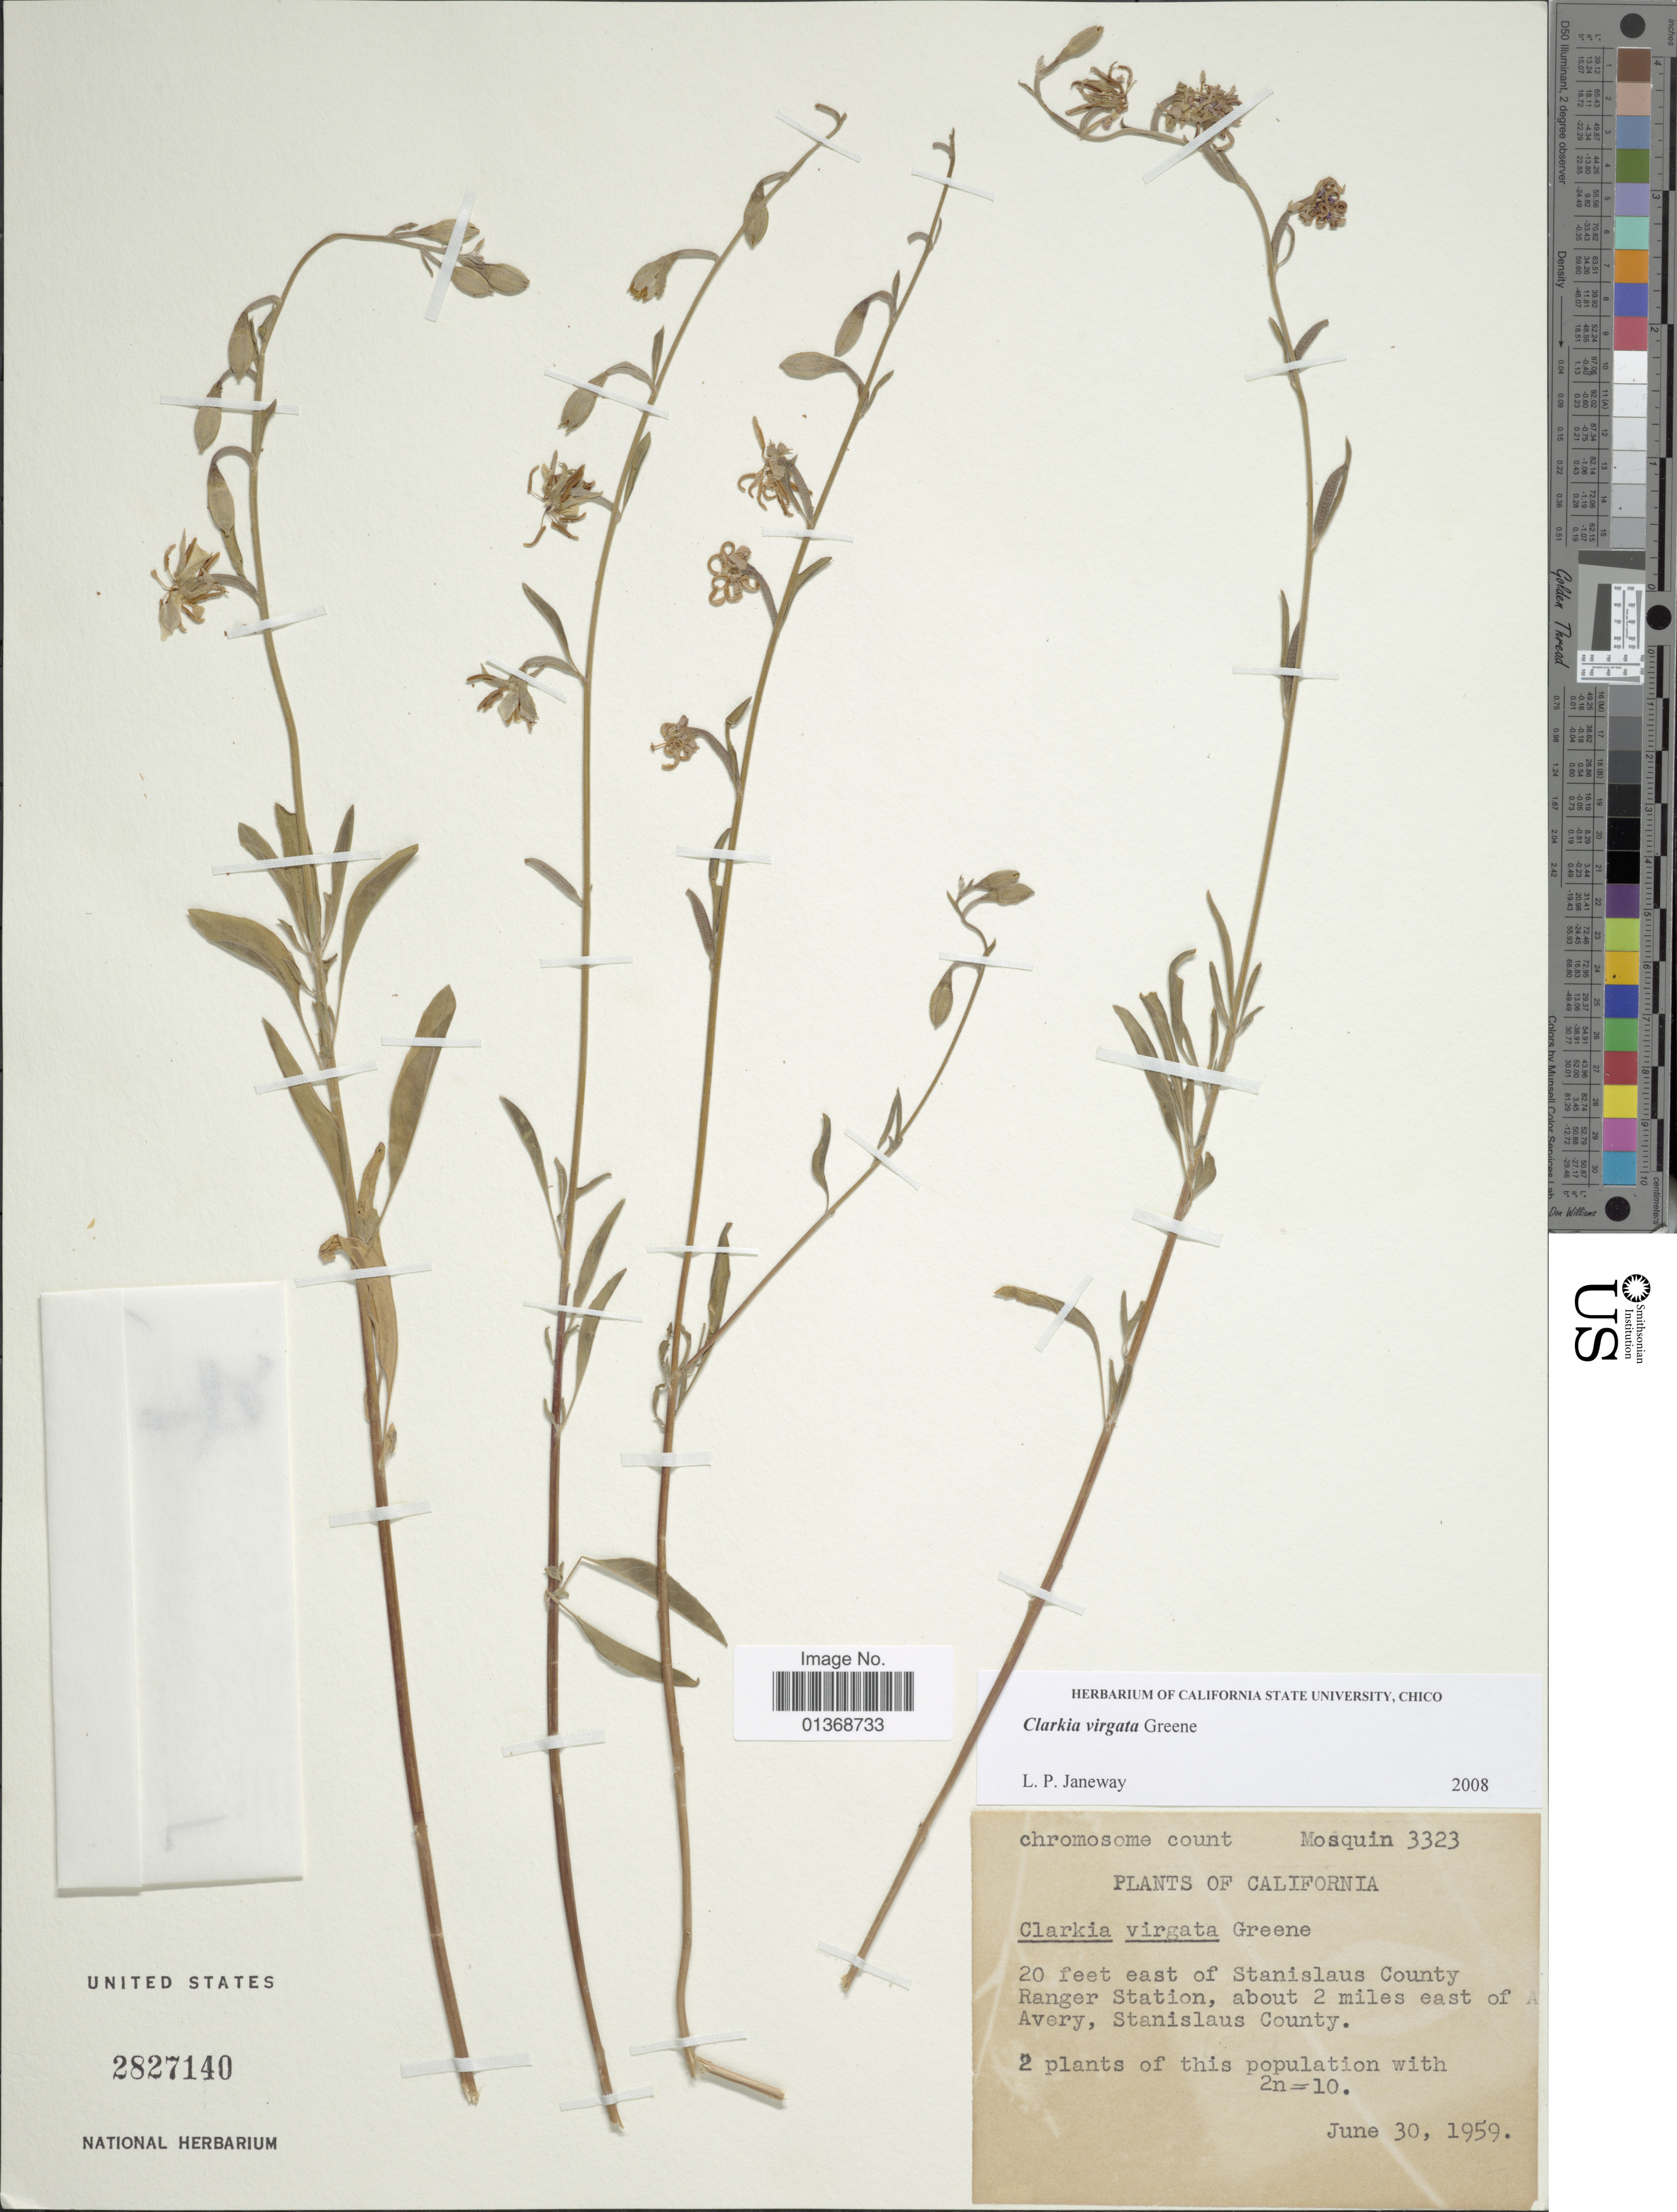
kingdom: Plantae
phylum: Tracheophyta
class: Magnoliopsida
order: Myrtales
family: Onagraceae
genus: Clarkia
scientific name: Clarkia virgata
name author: Greene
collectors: Mosquin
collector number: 3323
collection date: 1959-06-30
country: United States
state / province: California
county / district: Stanislaus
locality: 20 feet east of Stanislaus County Ranger Station, about 2 miles east of Avery, Stanislaus County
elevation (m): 6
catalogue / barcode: US 2827140